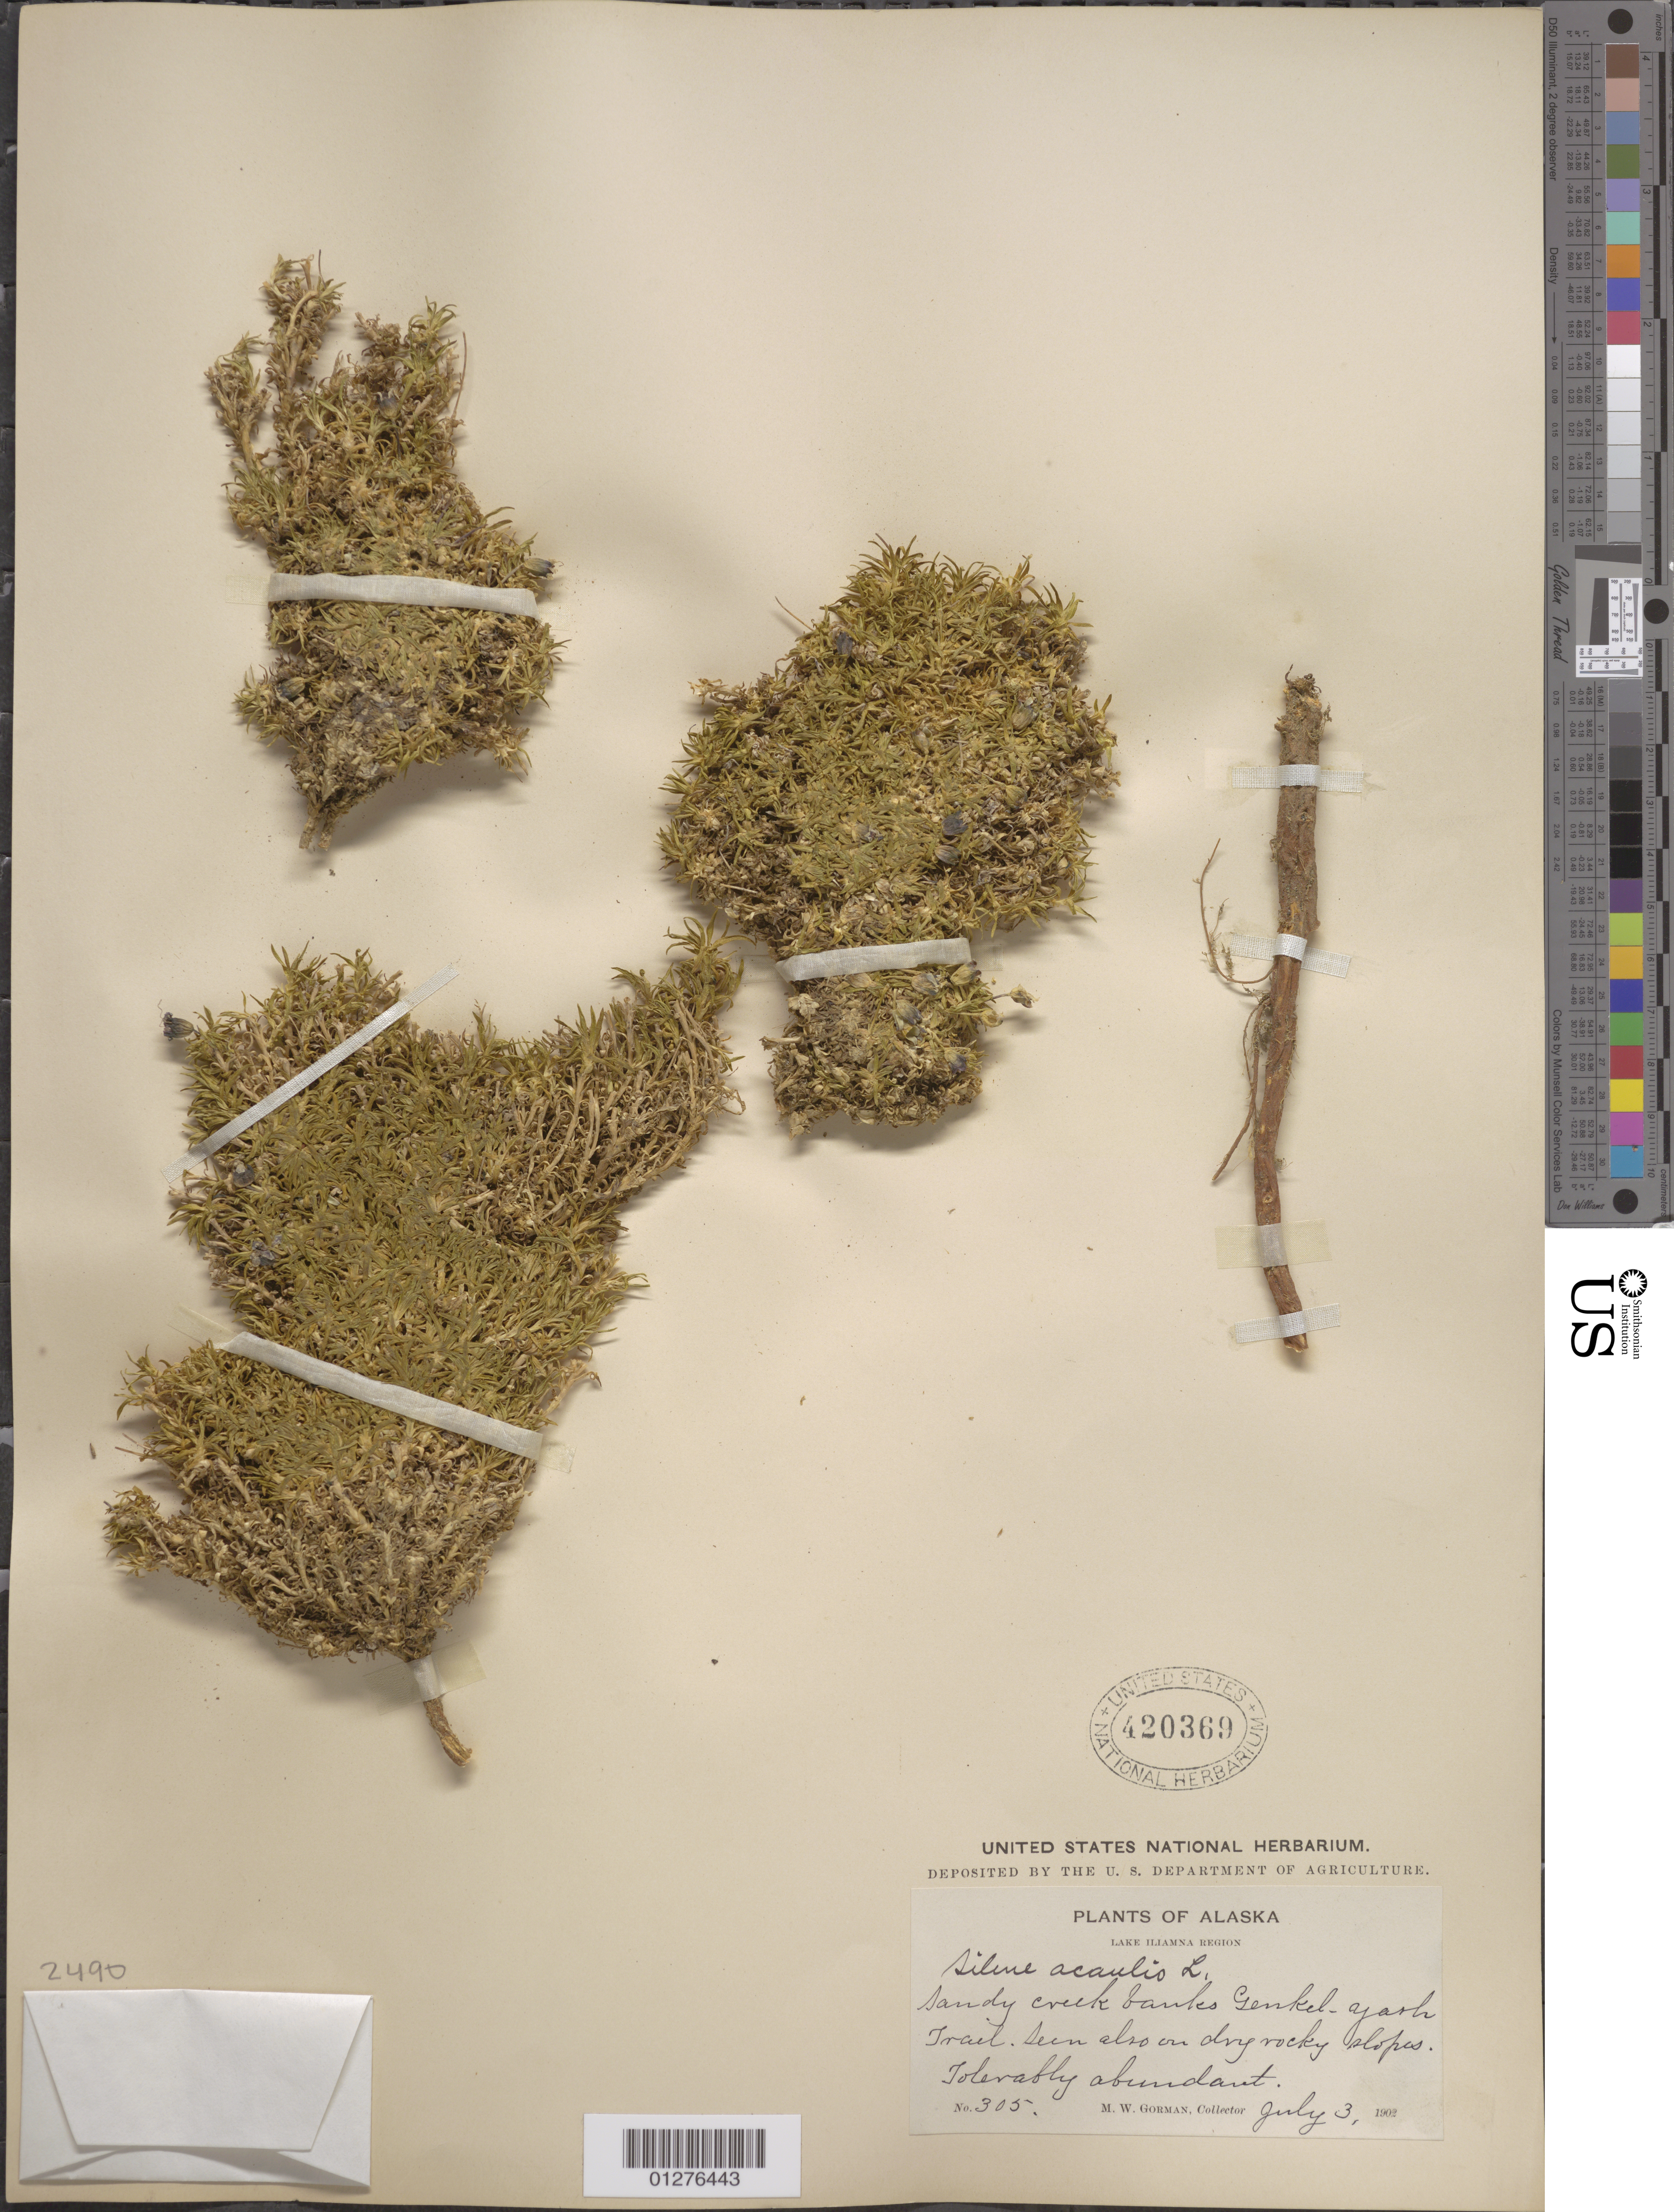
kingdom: Plantae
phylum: Tracheophyta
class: Magnoliopsida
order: Caryophyllales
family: Caryophyllaceae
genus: Silene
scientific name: Silene acaulis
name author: (L.) Jacq.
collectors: M. W. Gorman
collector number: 305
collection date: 1902-07-03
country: United States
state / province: Alaska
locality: Lake Iliamna Region, banks of Genkel-Yash Creek.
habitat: Sandy creek banks and dry rocky slopes.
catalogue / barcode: US 420369